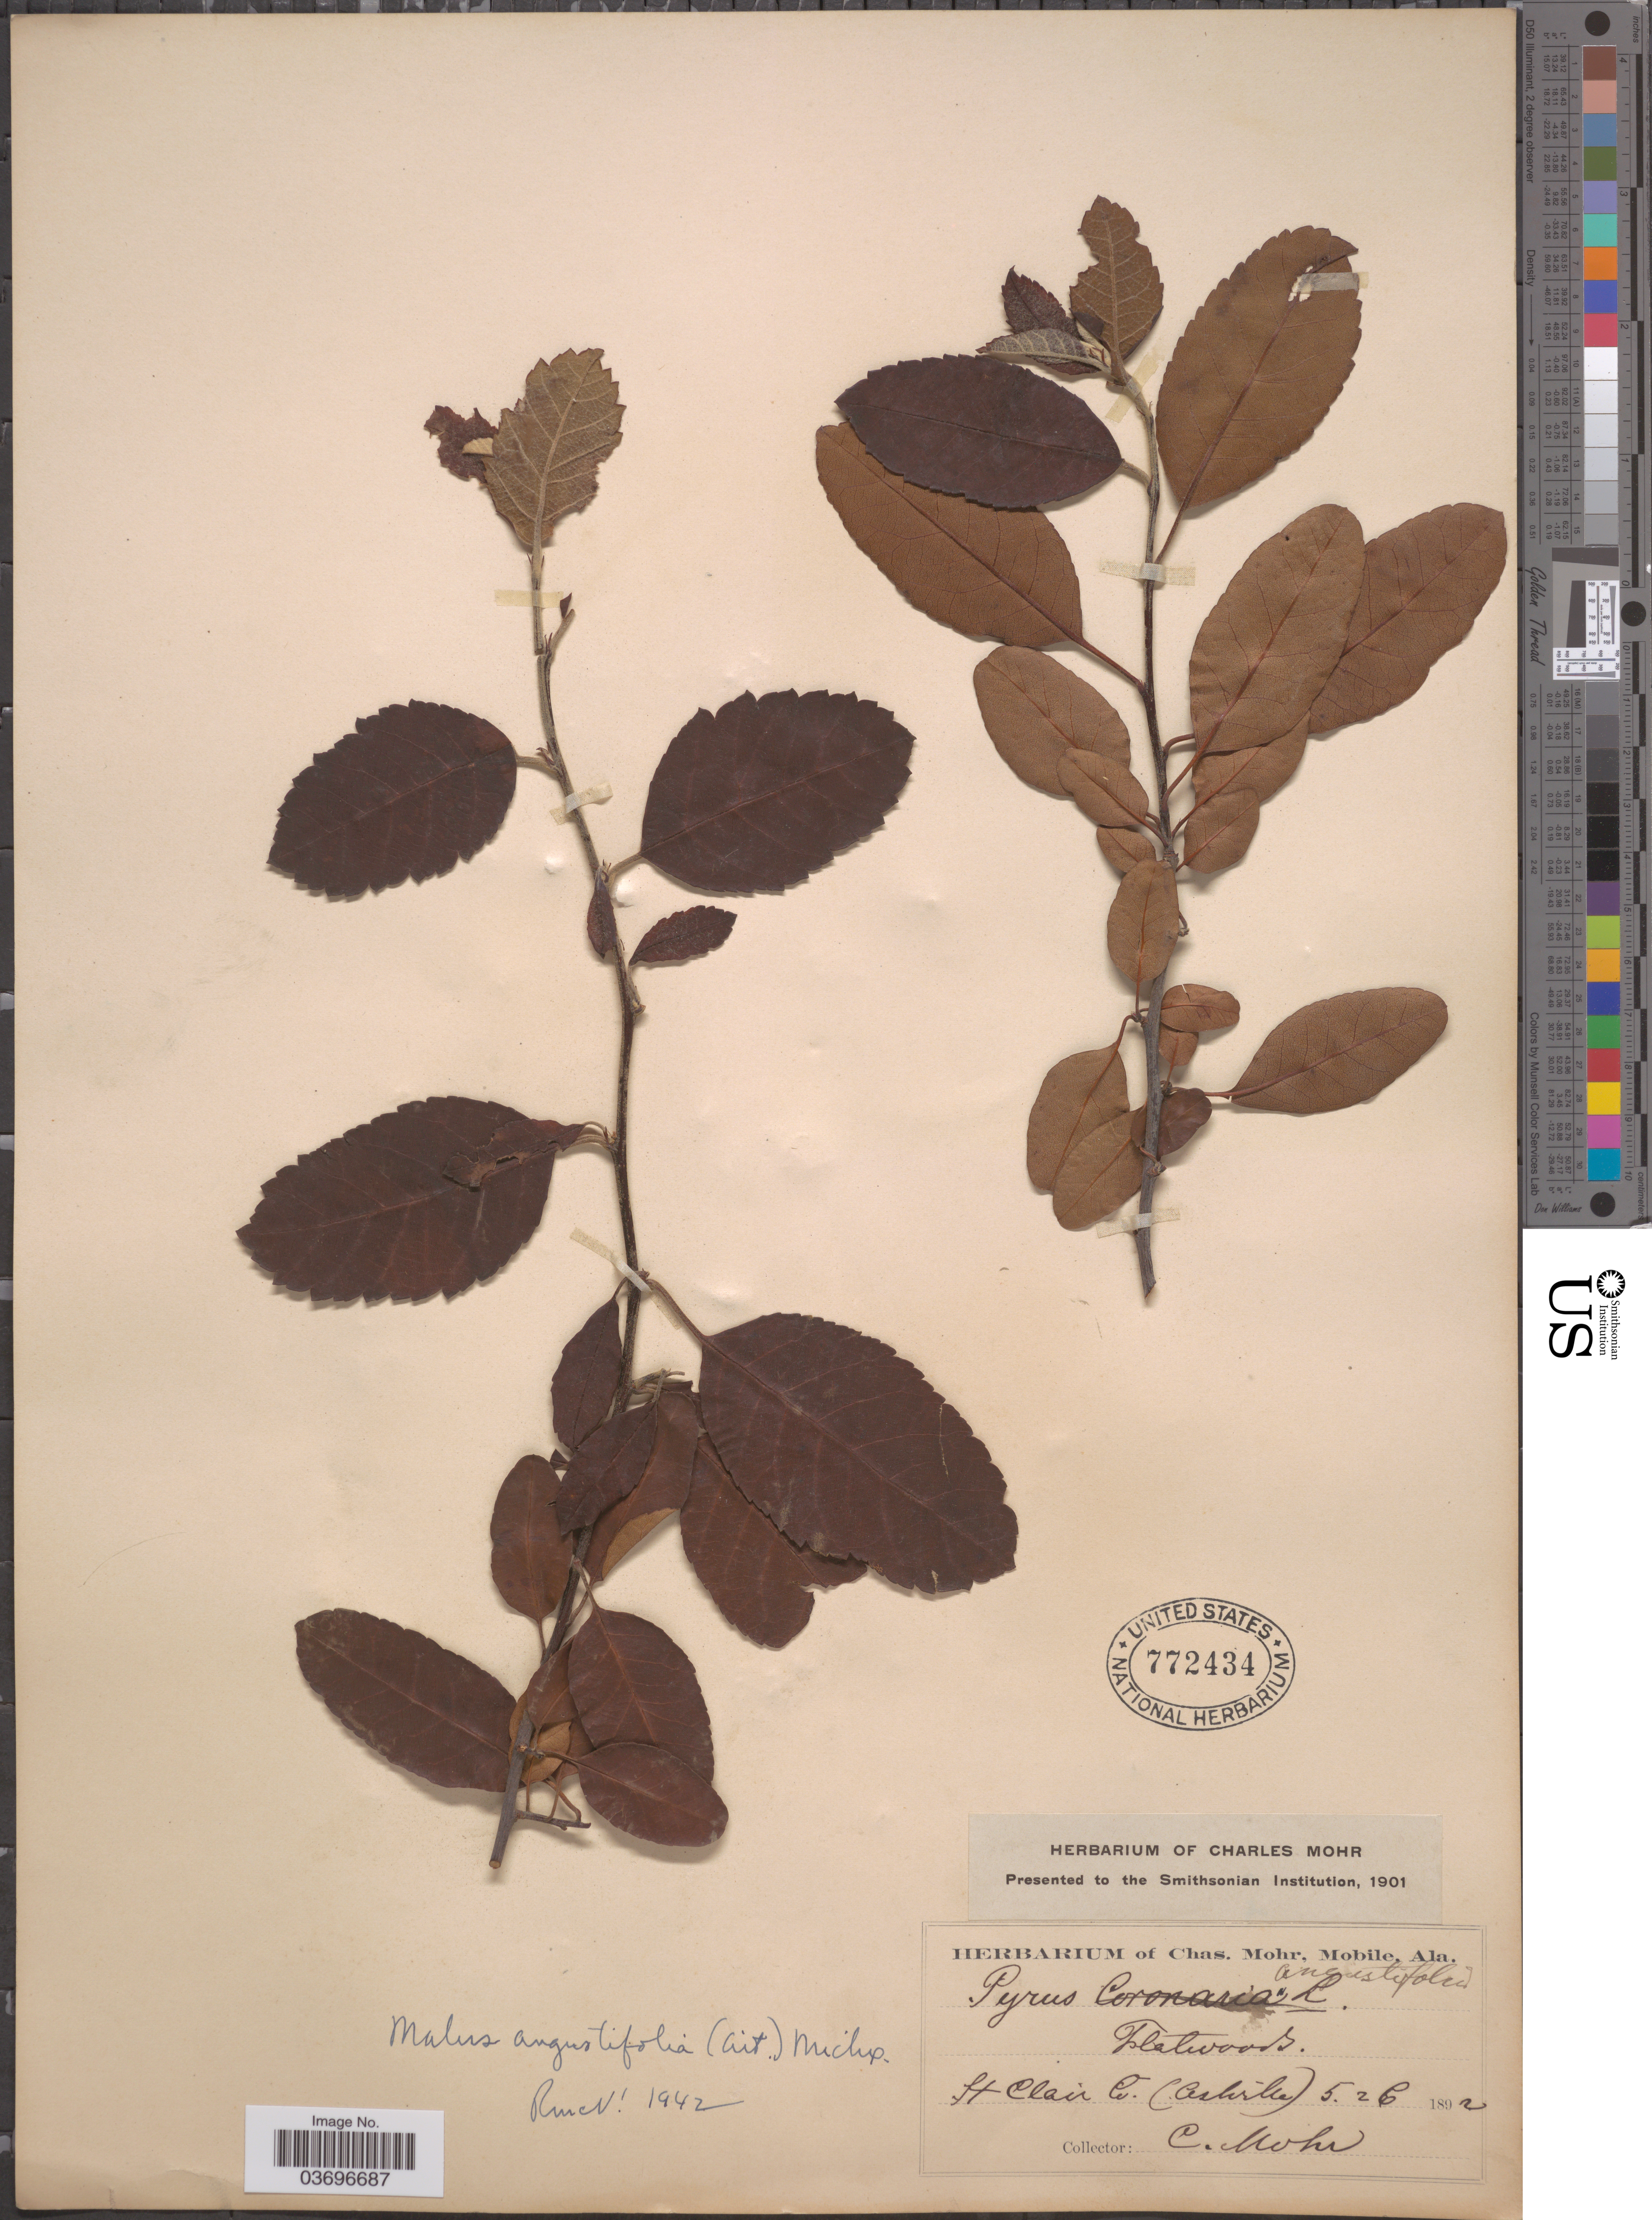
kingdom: Plantae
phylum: Tracheophyta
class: Magnoliopsida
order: Rosales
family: Rosaceae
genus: Malus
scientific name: Malus angustifolia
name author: (Aiton) Michx.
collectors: Mohr, C. T. (herbarium)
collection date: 1892-05-26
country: United States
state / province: Alabama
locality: St Clair Co. (Ashville).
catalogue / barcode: US 772434